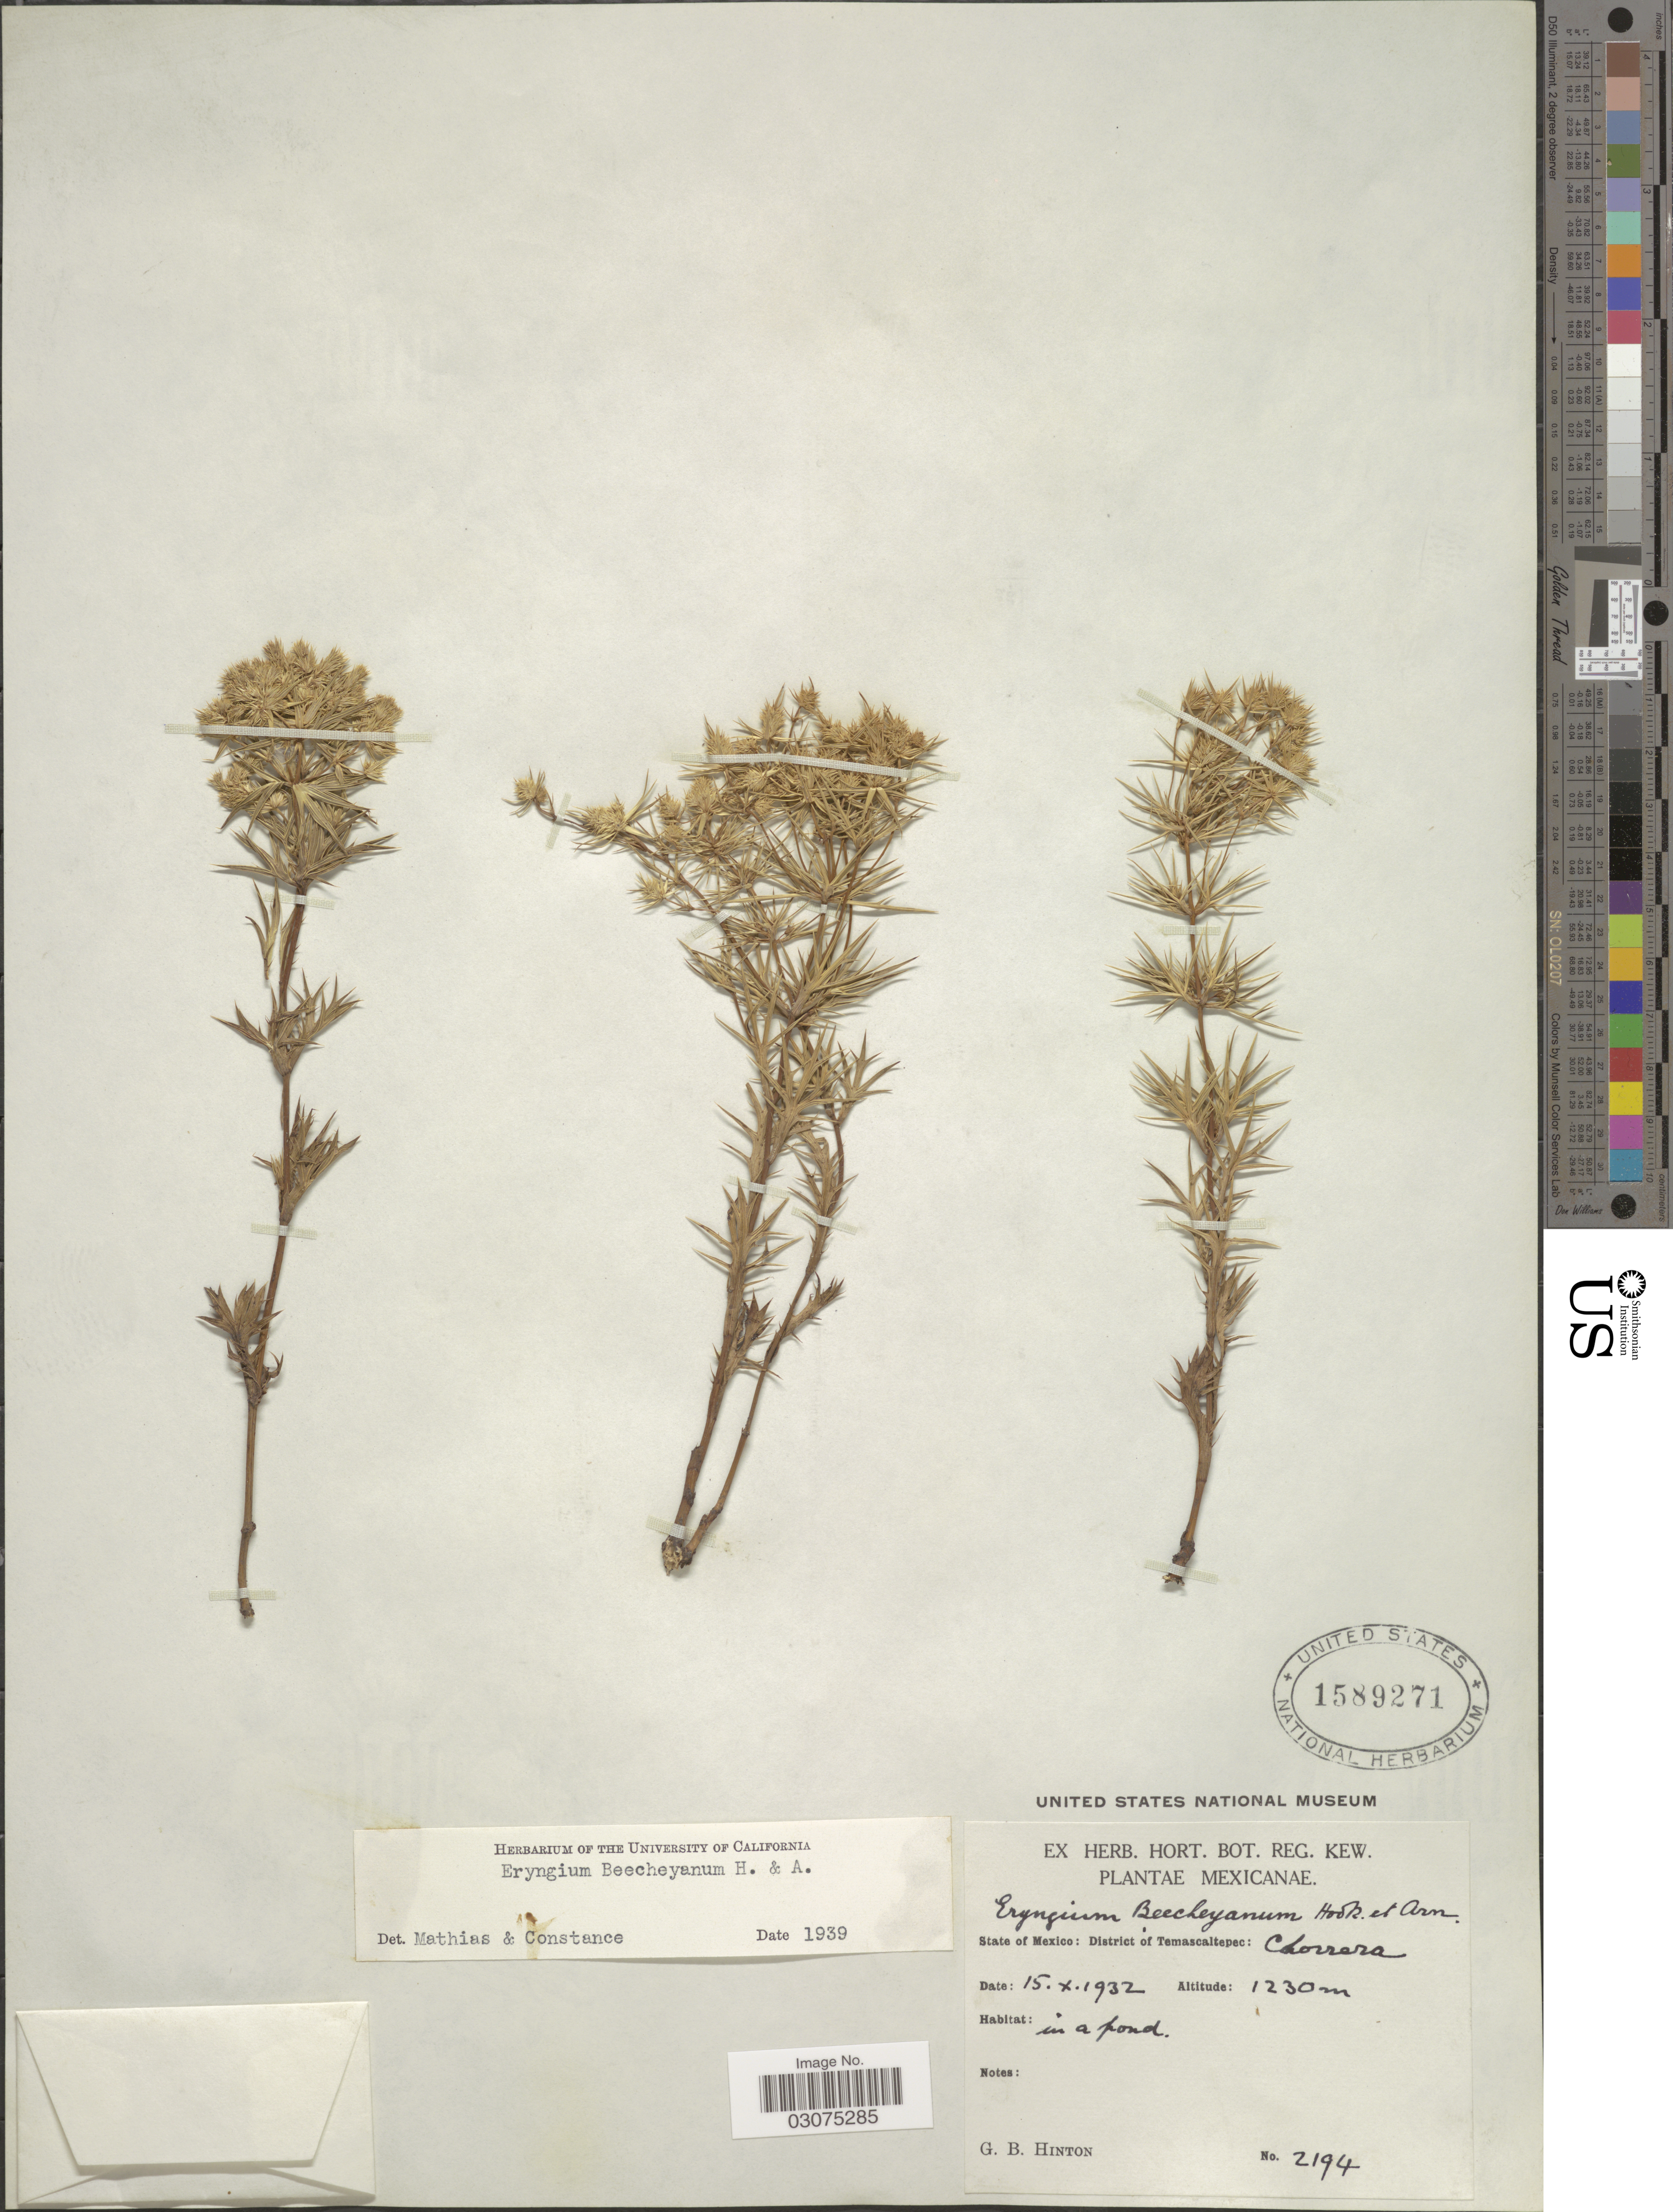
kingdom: Plantae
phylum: Tracheophyta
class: Magnoliopsida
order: Apiales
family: Apiaceae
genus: Eryngium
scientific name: Eryngium beecheyanum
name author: Hook. f. & Arn.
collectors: G. B. Hinton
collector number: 2194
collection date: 1932-10-15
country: Mexico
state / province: México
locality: District of Temascaltepec: Chorrera, in a pond.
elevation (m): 1230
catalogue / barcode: US 1589271